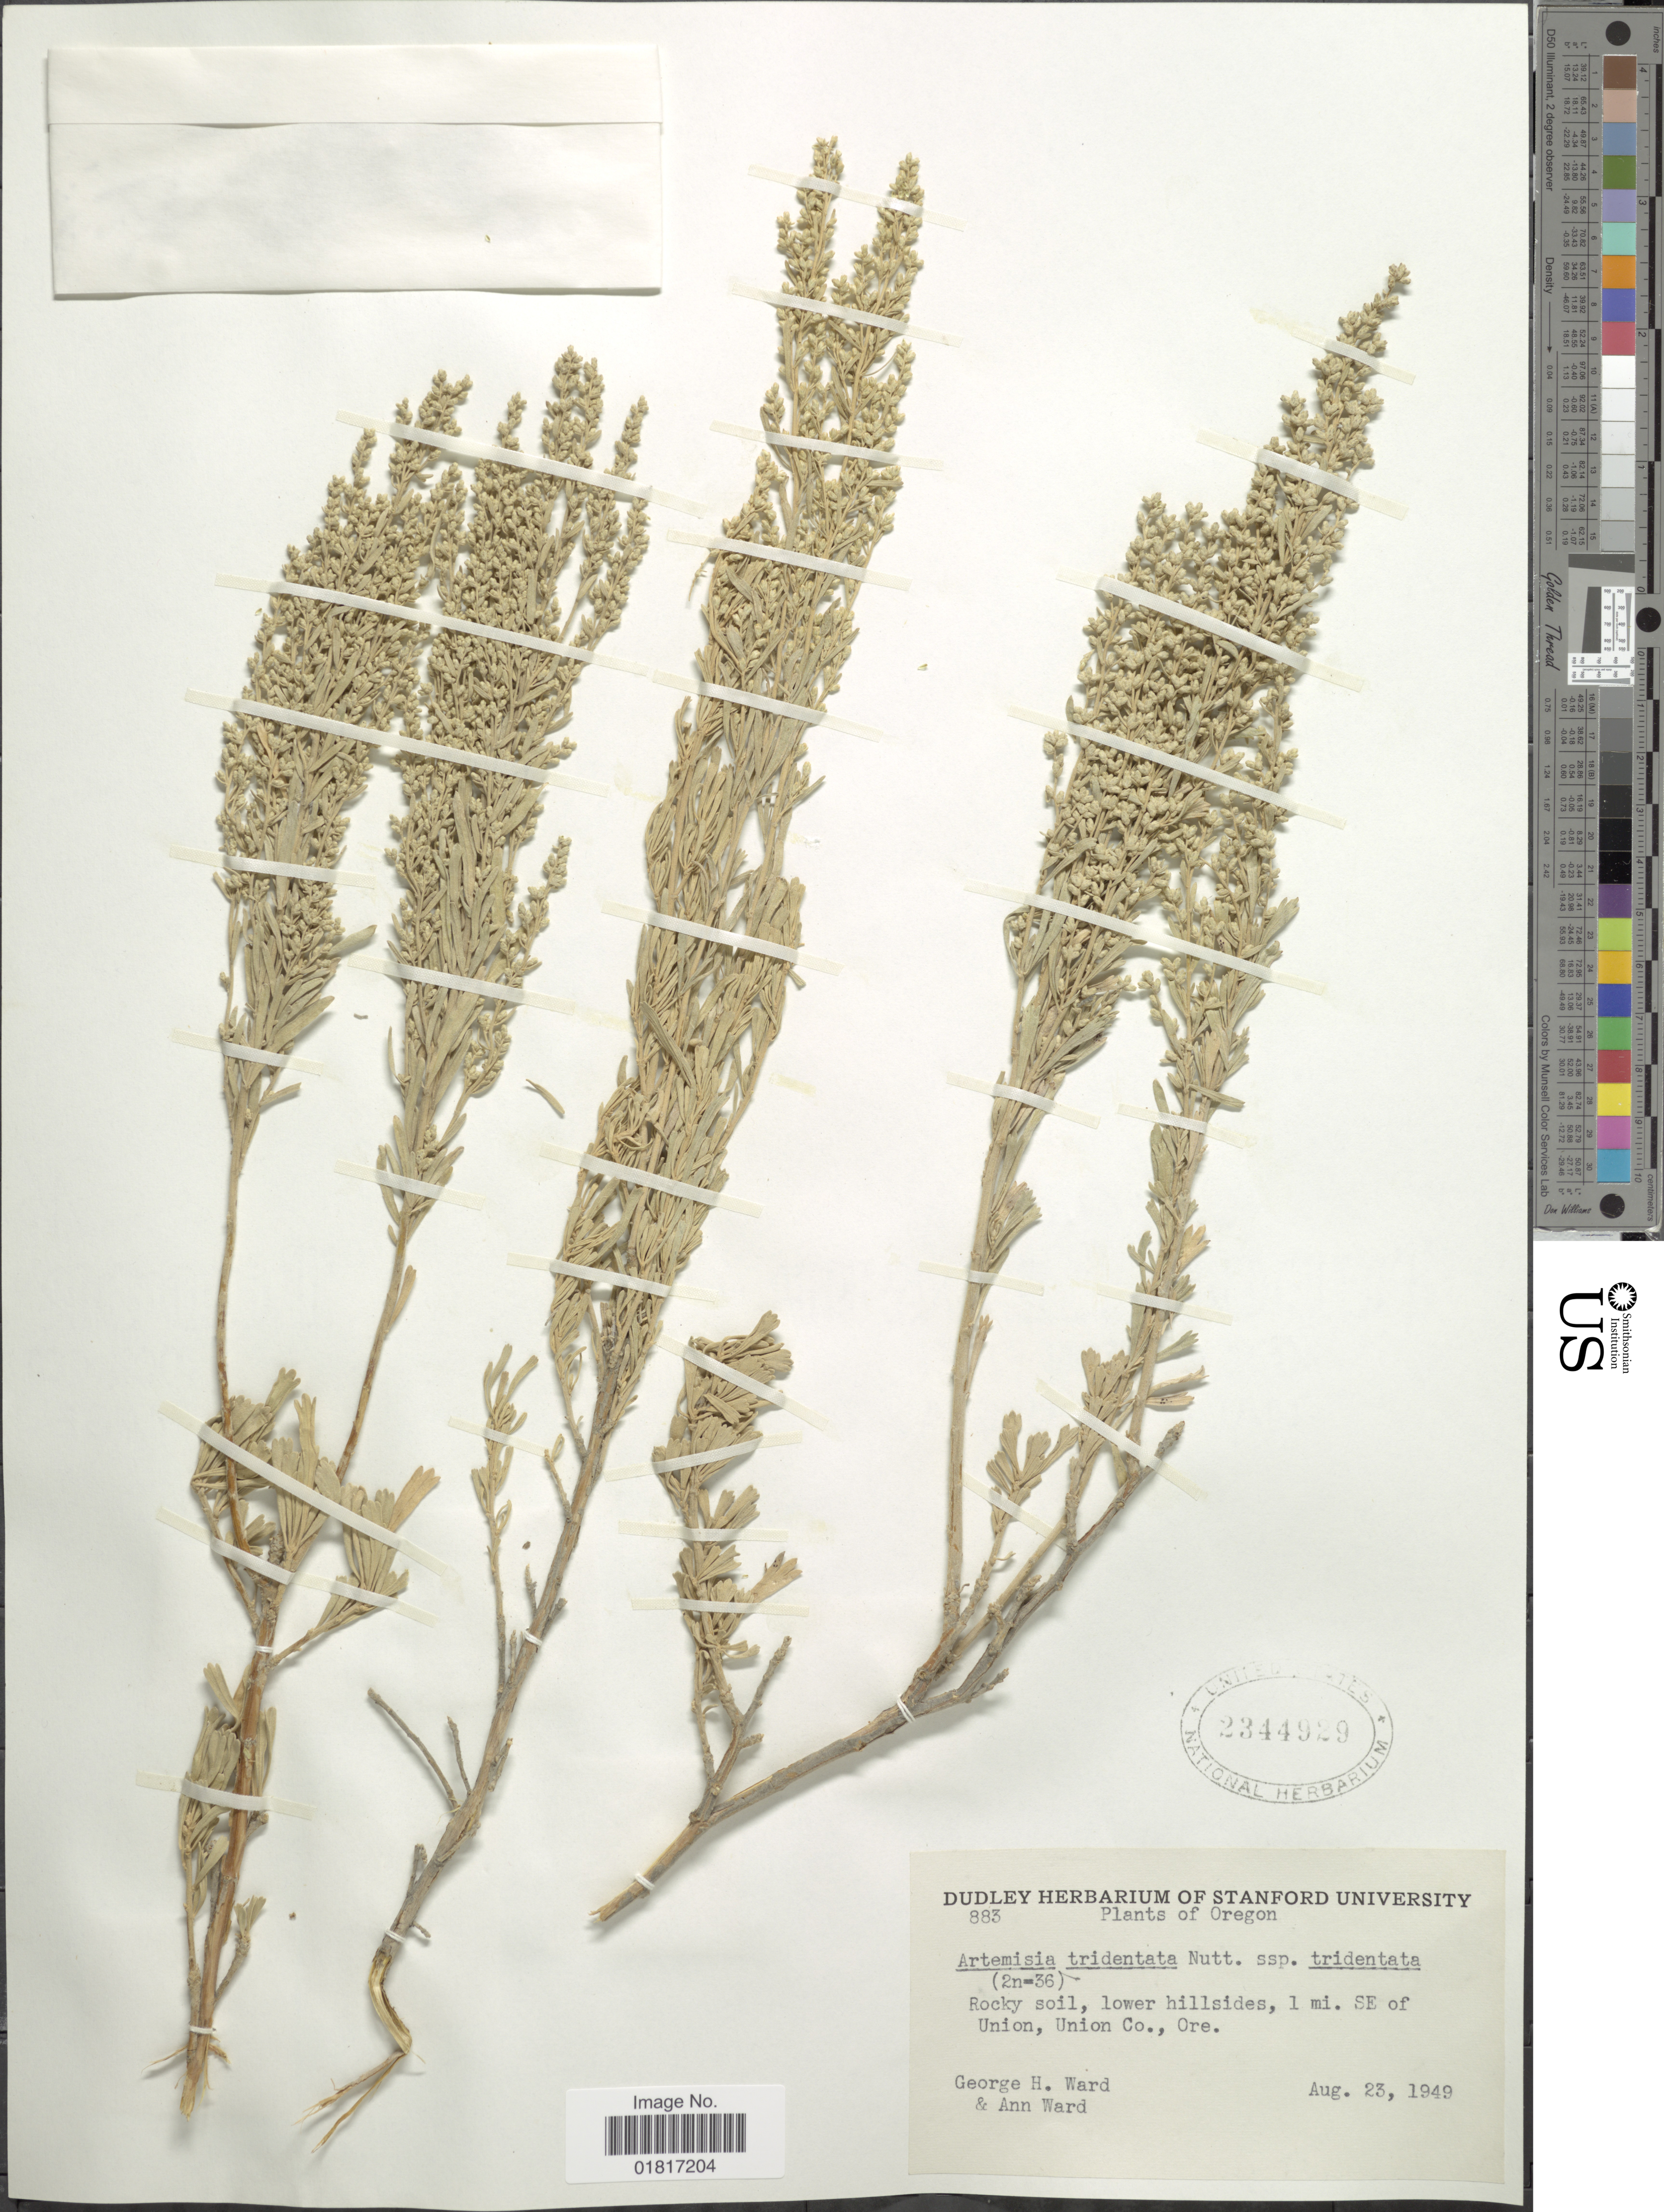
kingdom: Plantae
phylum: Tracheophyta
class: Magnoliopsida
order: Asterales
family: Asteraceae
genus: Artemisia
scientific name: Artemisia tridentata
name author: Nutt.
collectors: G. H. Ward & A. Ward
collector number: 883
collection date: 1949-08-23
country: United States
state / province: Oregon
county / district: Union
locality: Rocky soil, lower hillsides, 1 mi SE of Union, Union Co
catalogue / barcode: US 2344929